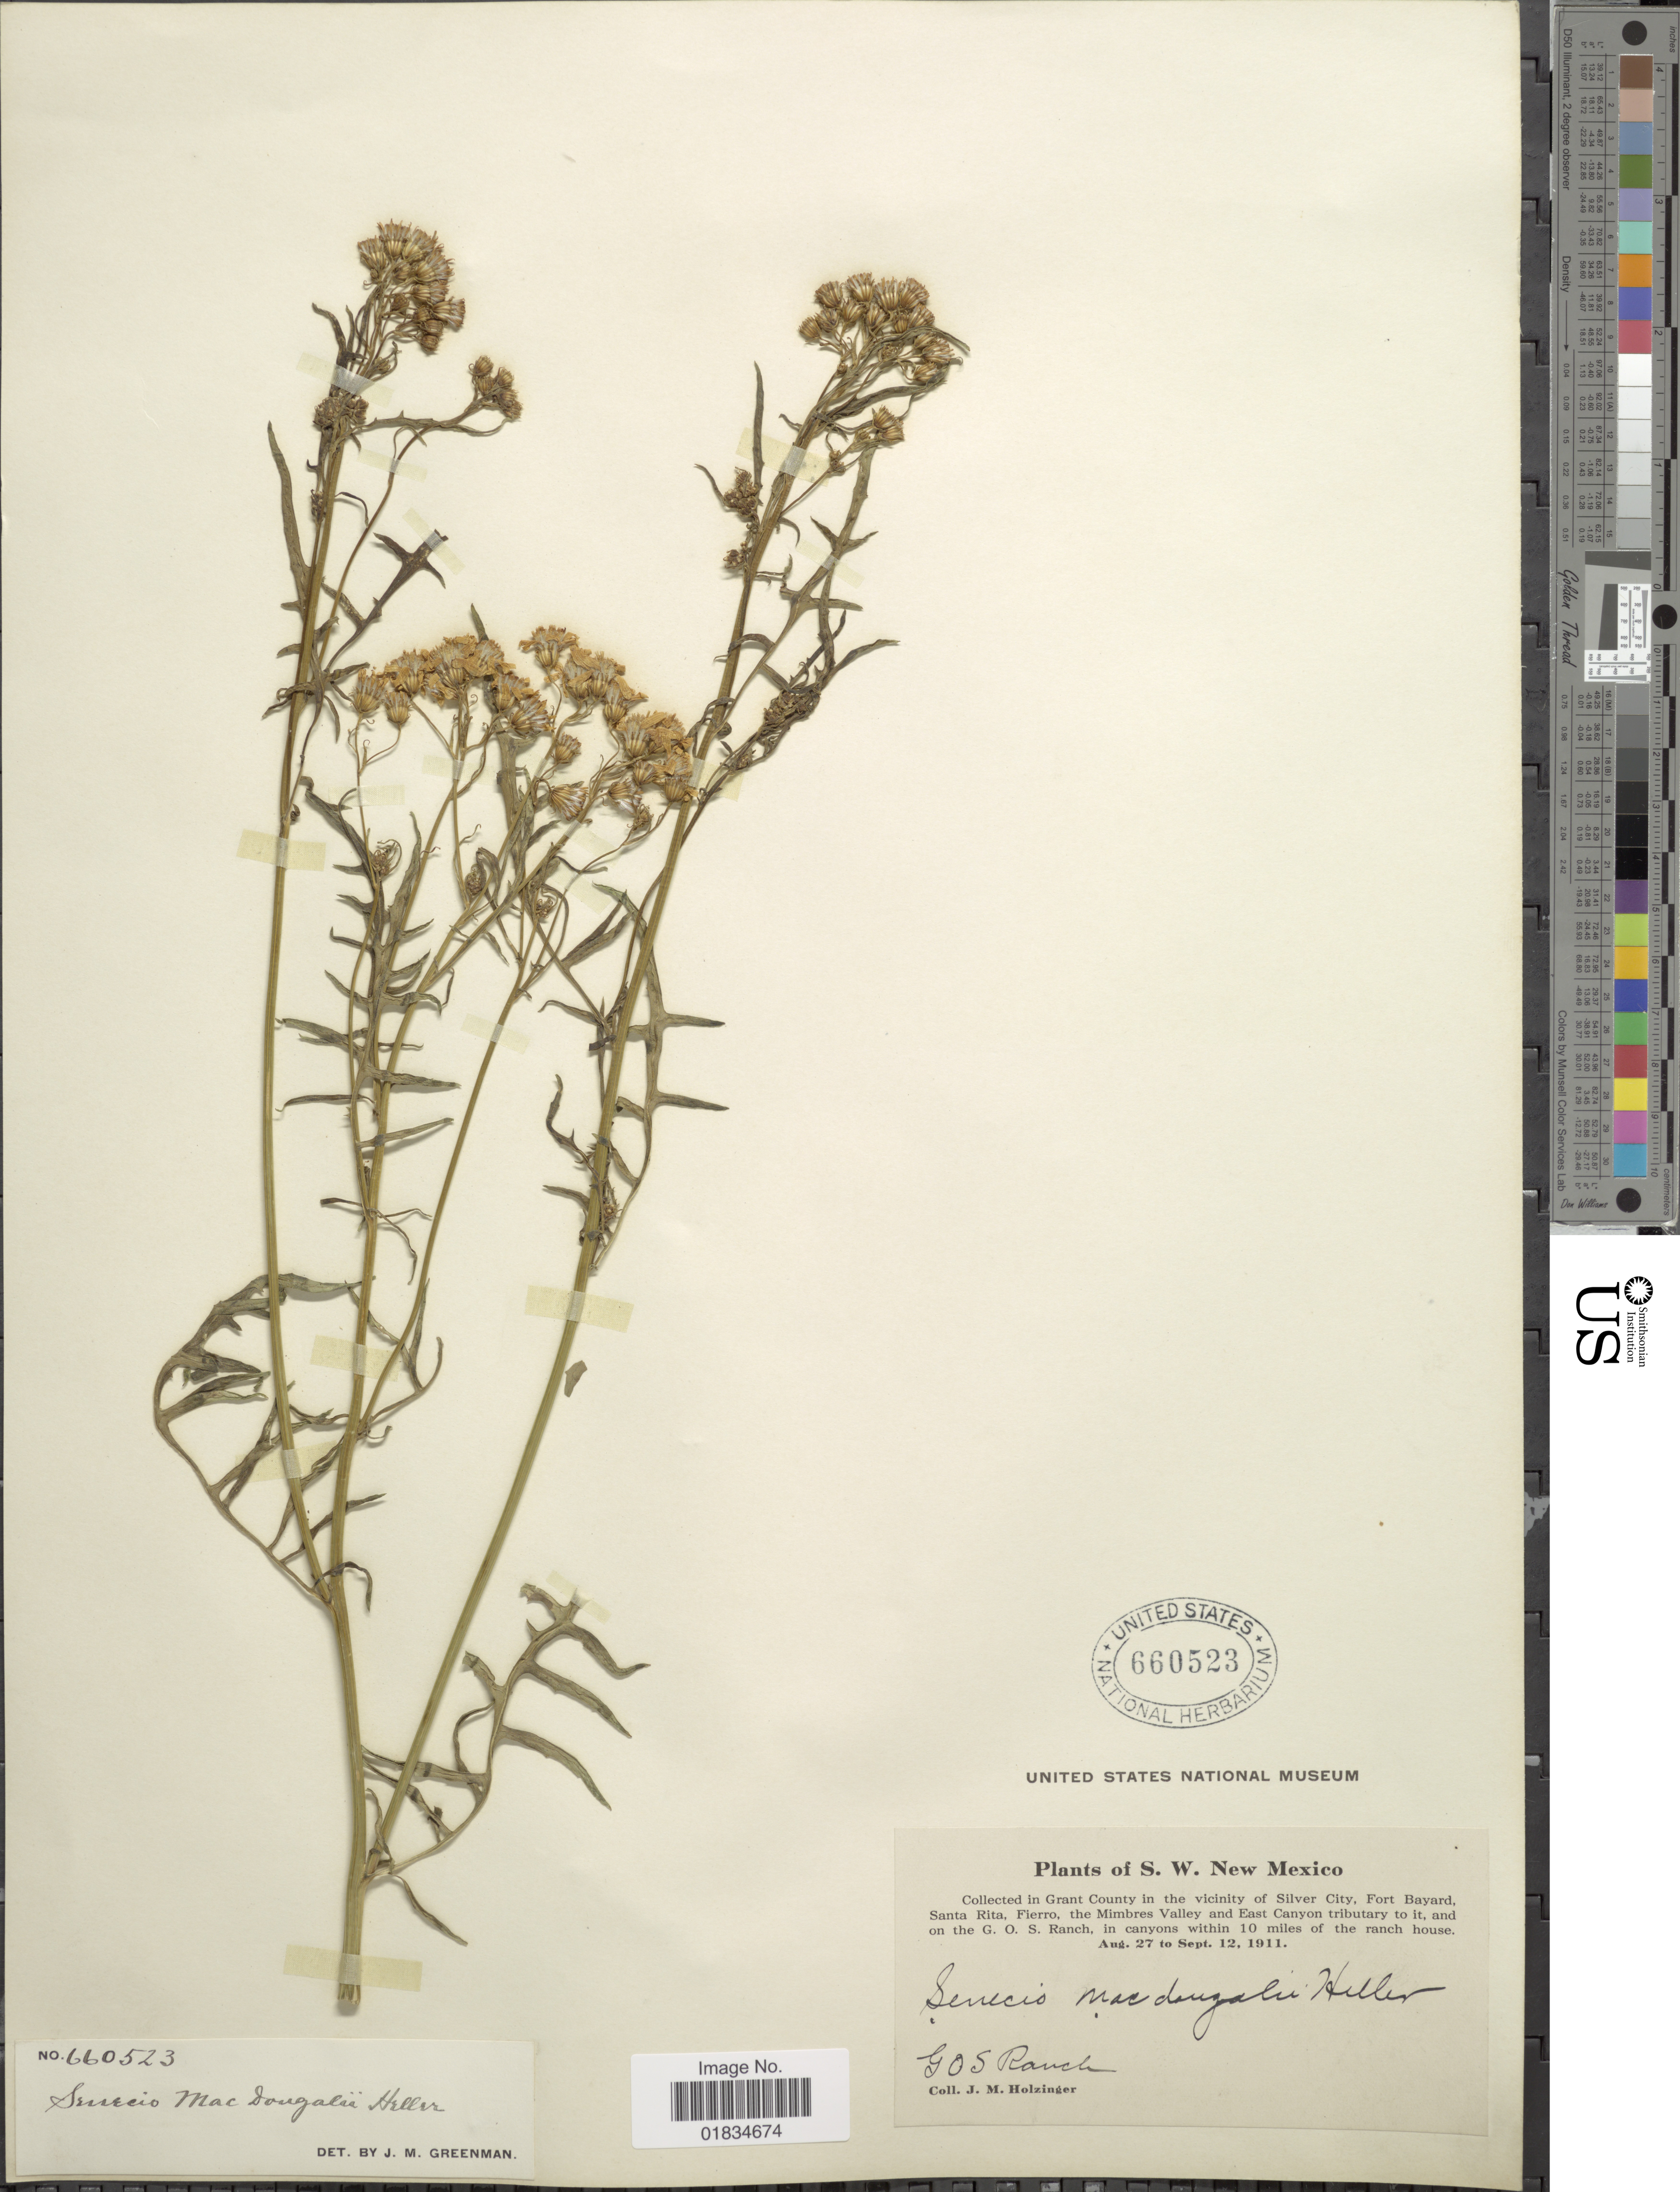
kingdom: Plantae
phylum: Tracheophyta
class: Magnoliopsida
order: Asterales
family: Asteraceae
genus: Senecio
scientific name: Senecio macdougalii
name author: A. Heller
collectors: J. M. Holzinger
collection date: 1911-08-27/1911-09-12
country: United States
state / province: New Mexico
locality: S. W. New Mexico. G. O. S. Ranch. Grant County in the vicinity of Silver City, Fort Bayard, Santa Rita, Fierro, the Mimbres Valley and East Canyon tributary to it and on the G. O. S. Ranch, in canyons within 10 miles of the ranch house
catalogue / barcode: US 660523